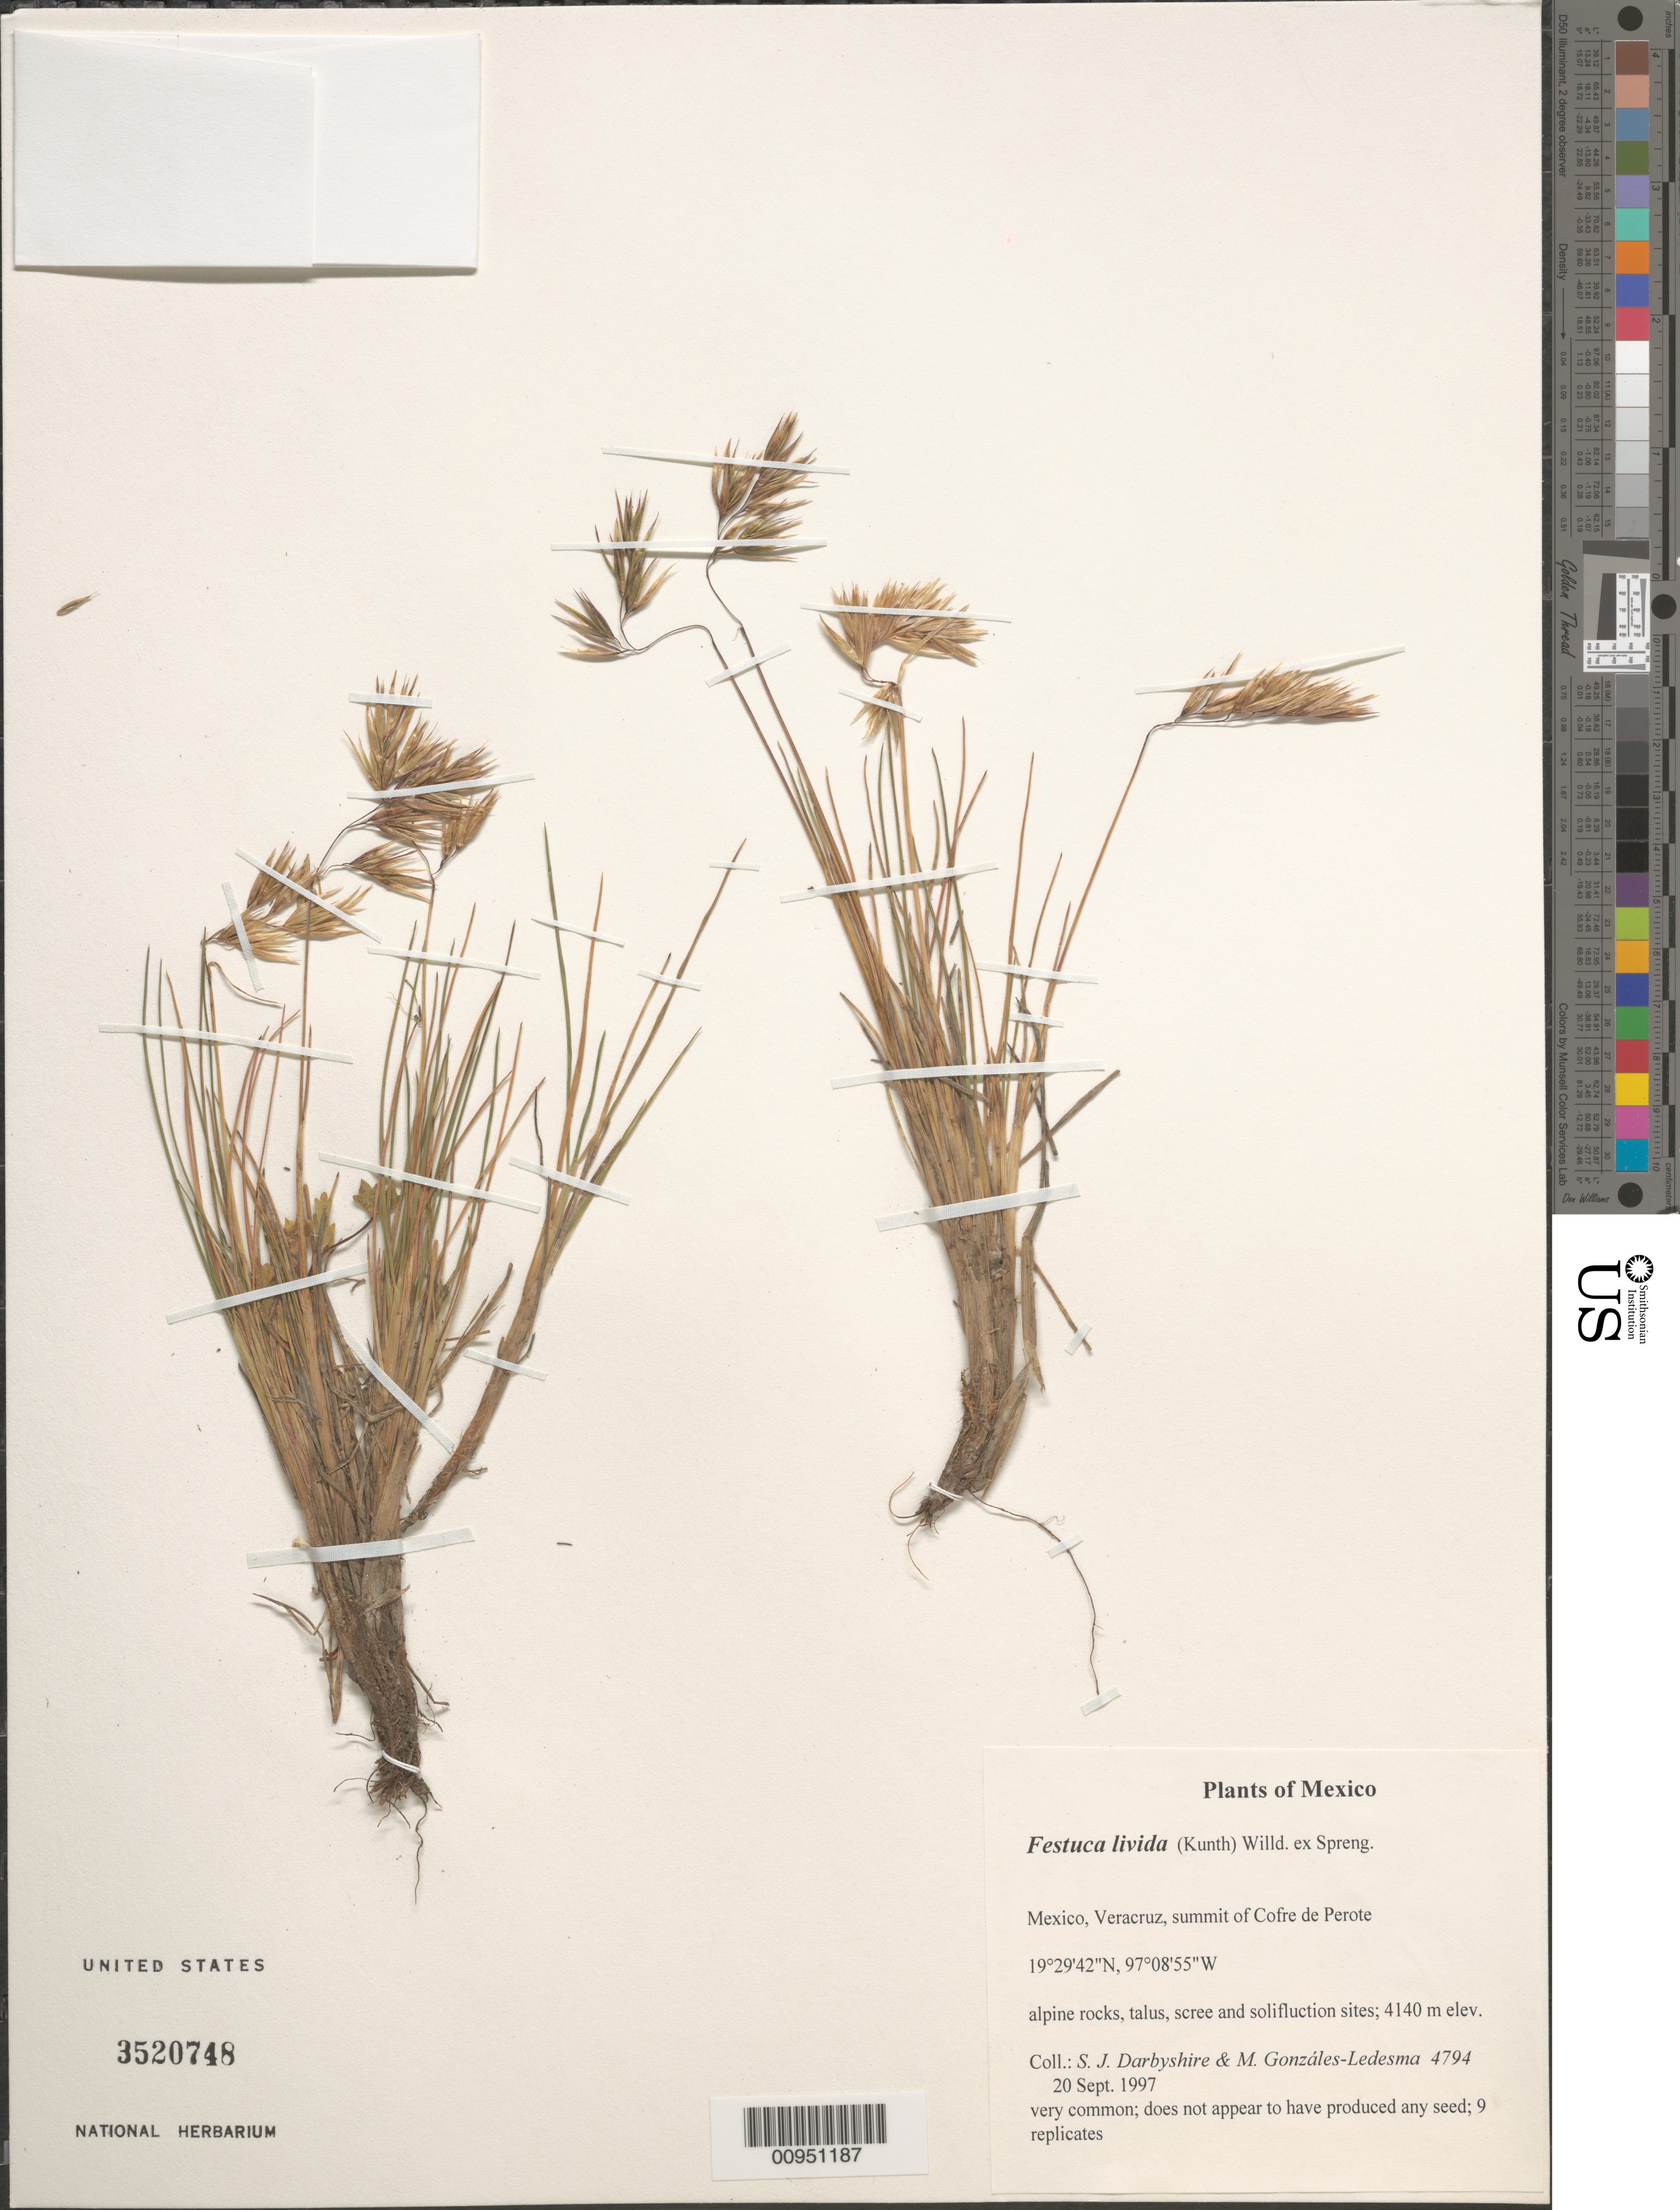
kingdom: Plantae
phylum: Tracheophyta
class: Liliopsida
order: Poales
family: Poaceae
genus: Festuca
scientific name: Festuca livida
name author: (Kunth) Willd.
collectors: S. Darbyshire & M. González-Ledesma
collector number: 4794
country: Mexico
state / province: Veracruz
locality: Summit of Cofre de Perote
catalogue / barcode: US 3520748